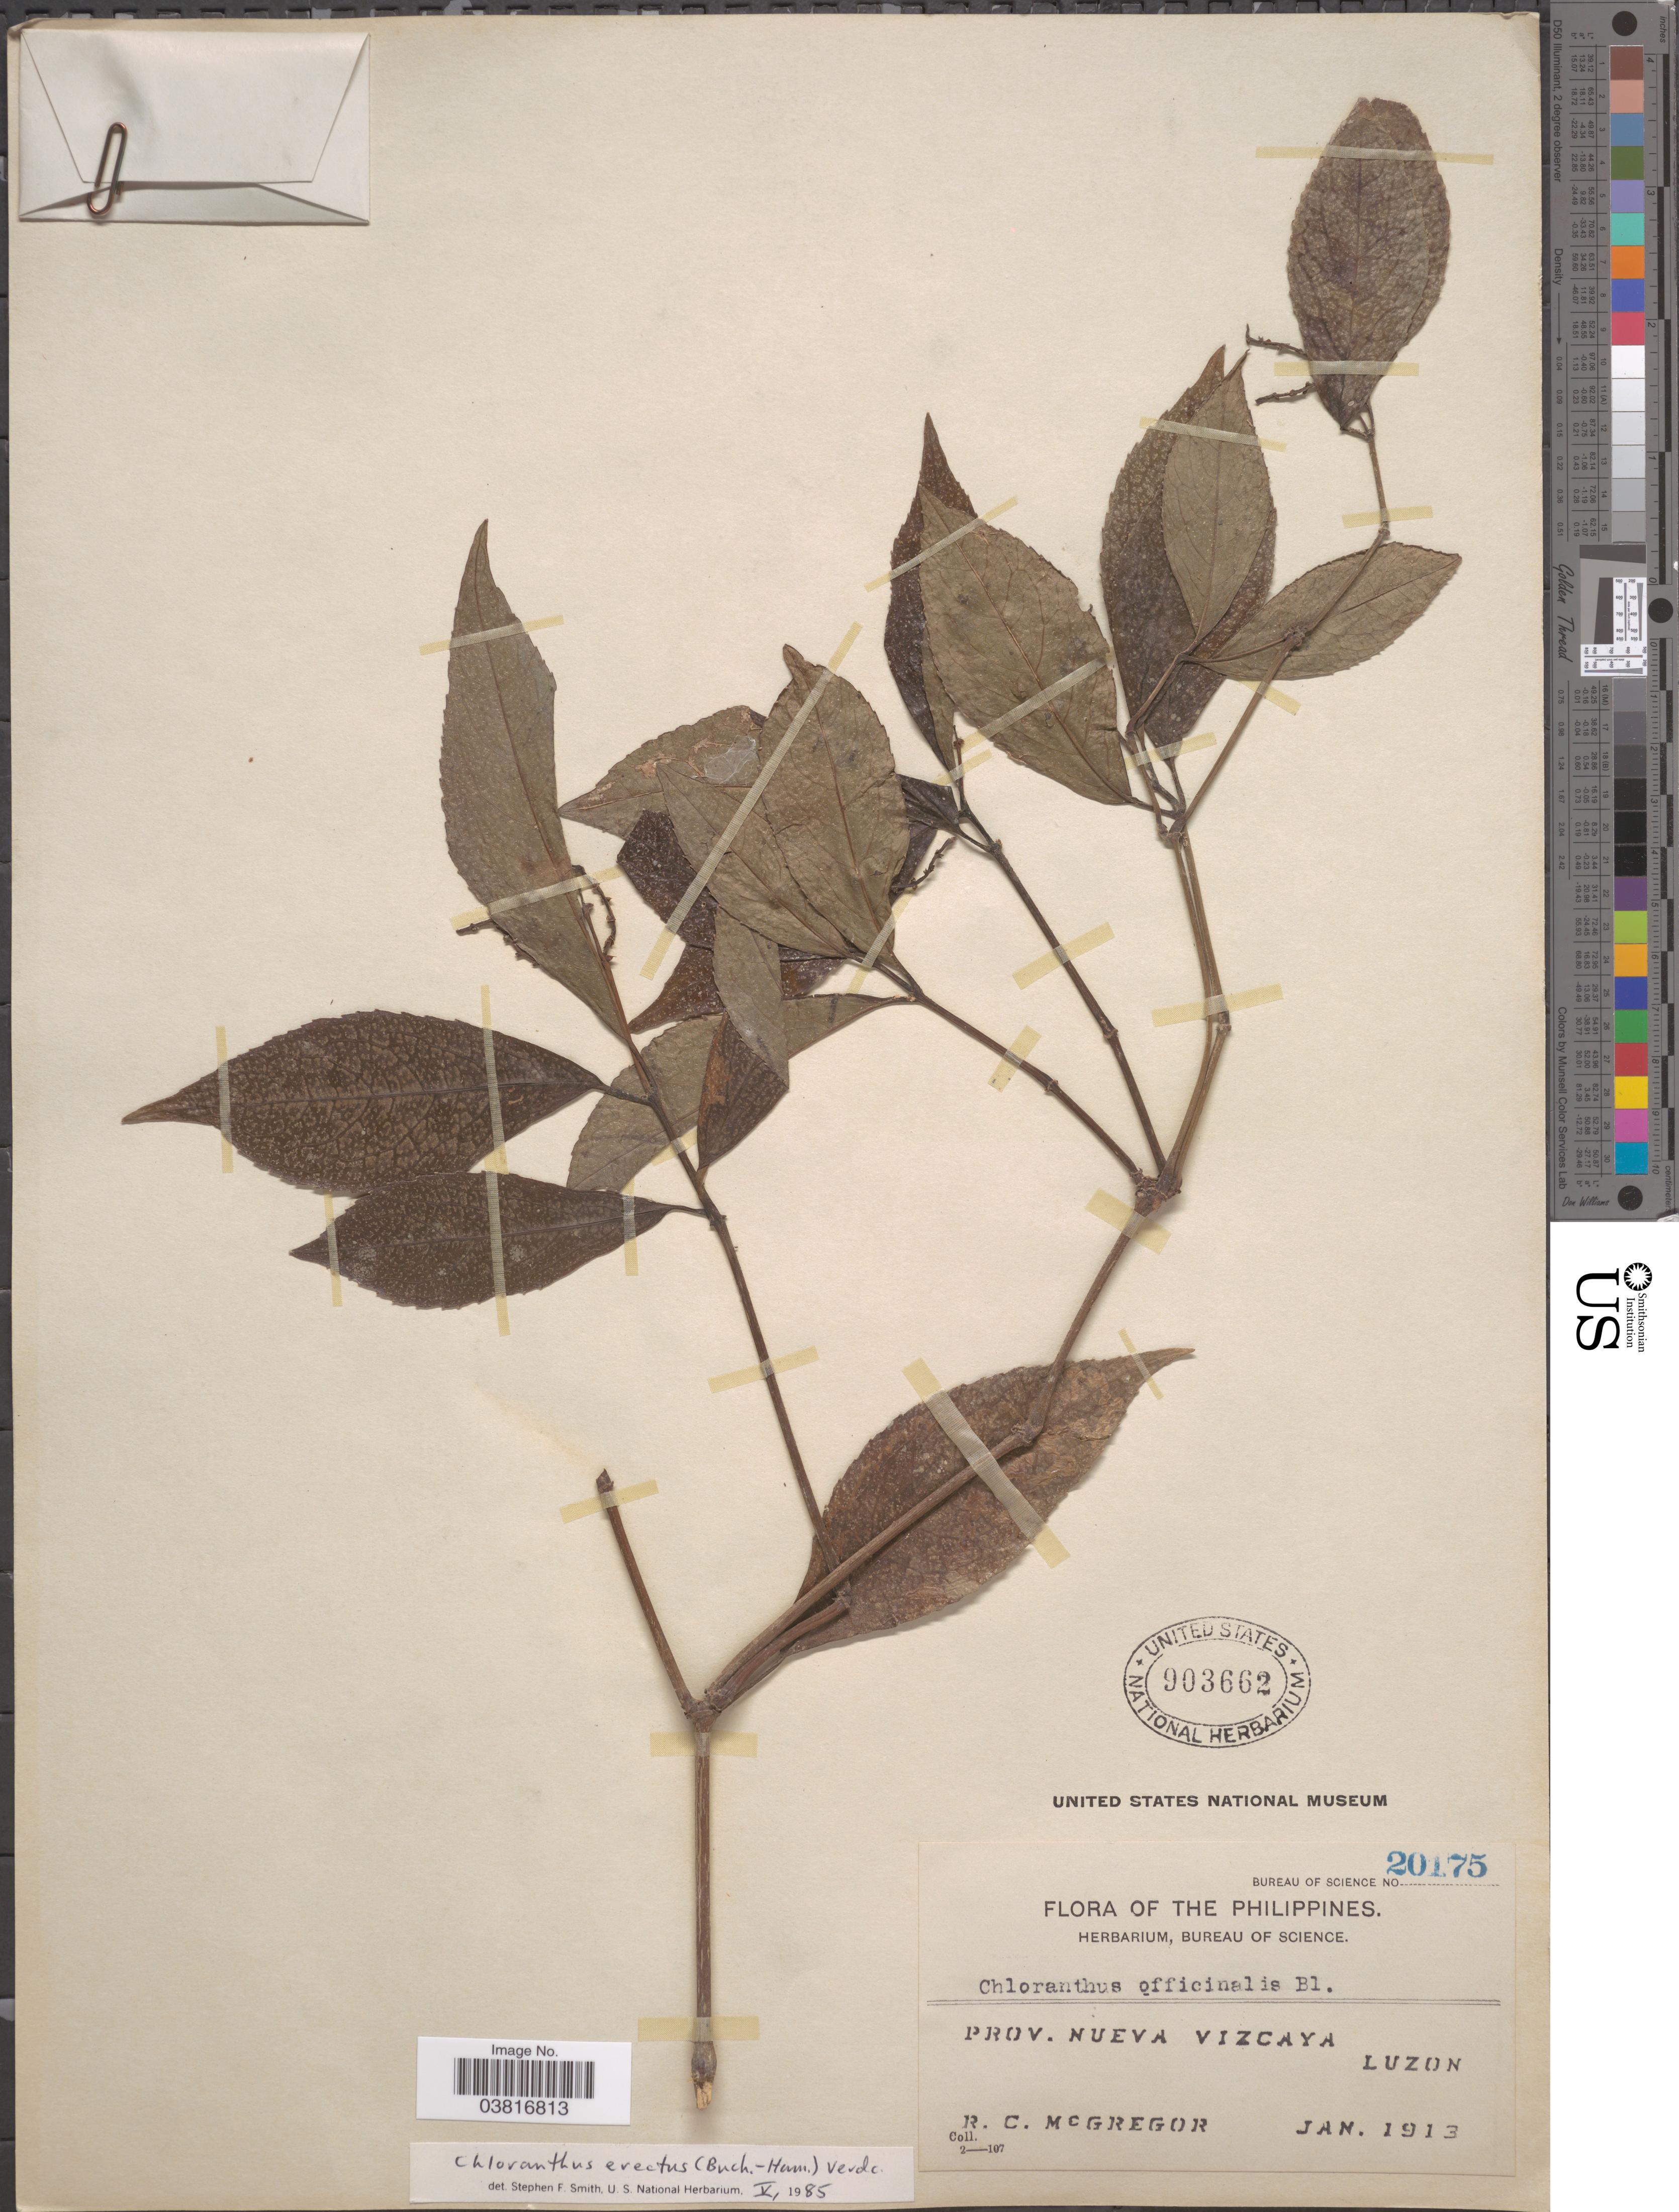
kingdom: Plantae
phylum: Tracheophyta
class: Magnoliopsida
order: Chloranthales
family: Chloranthaceae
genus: Chloranthus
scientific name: Chloranthus erectus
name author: (Buch.-Ham.) Verdc.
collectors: R. C. McGregor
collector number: Bureau of Science 20175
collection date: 1913-01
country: Philippines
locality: Prov. Nueva Vizcaya. Luzon.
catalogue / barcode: US 903662